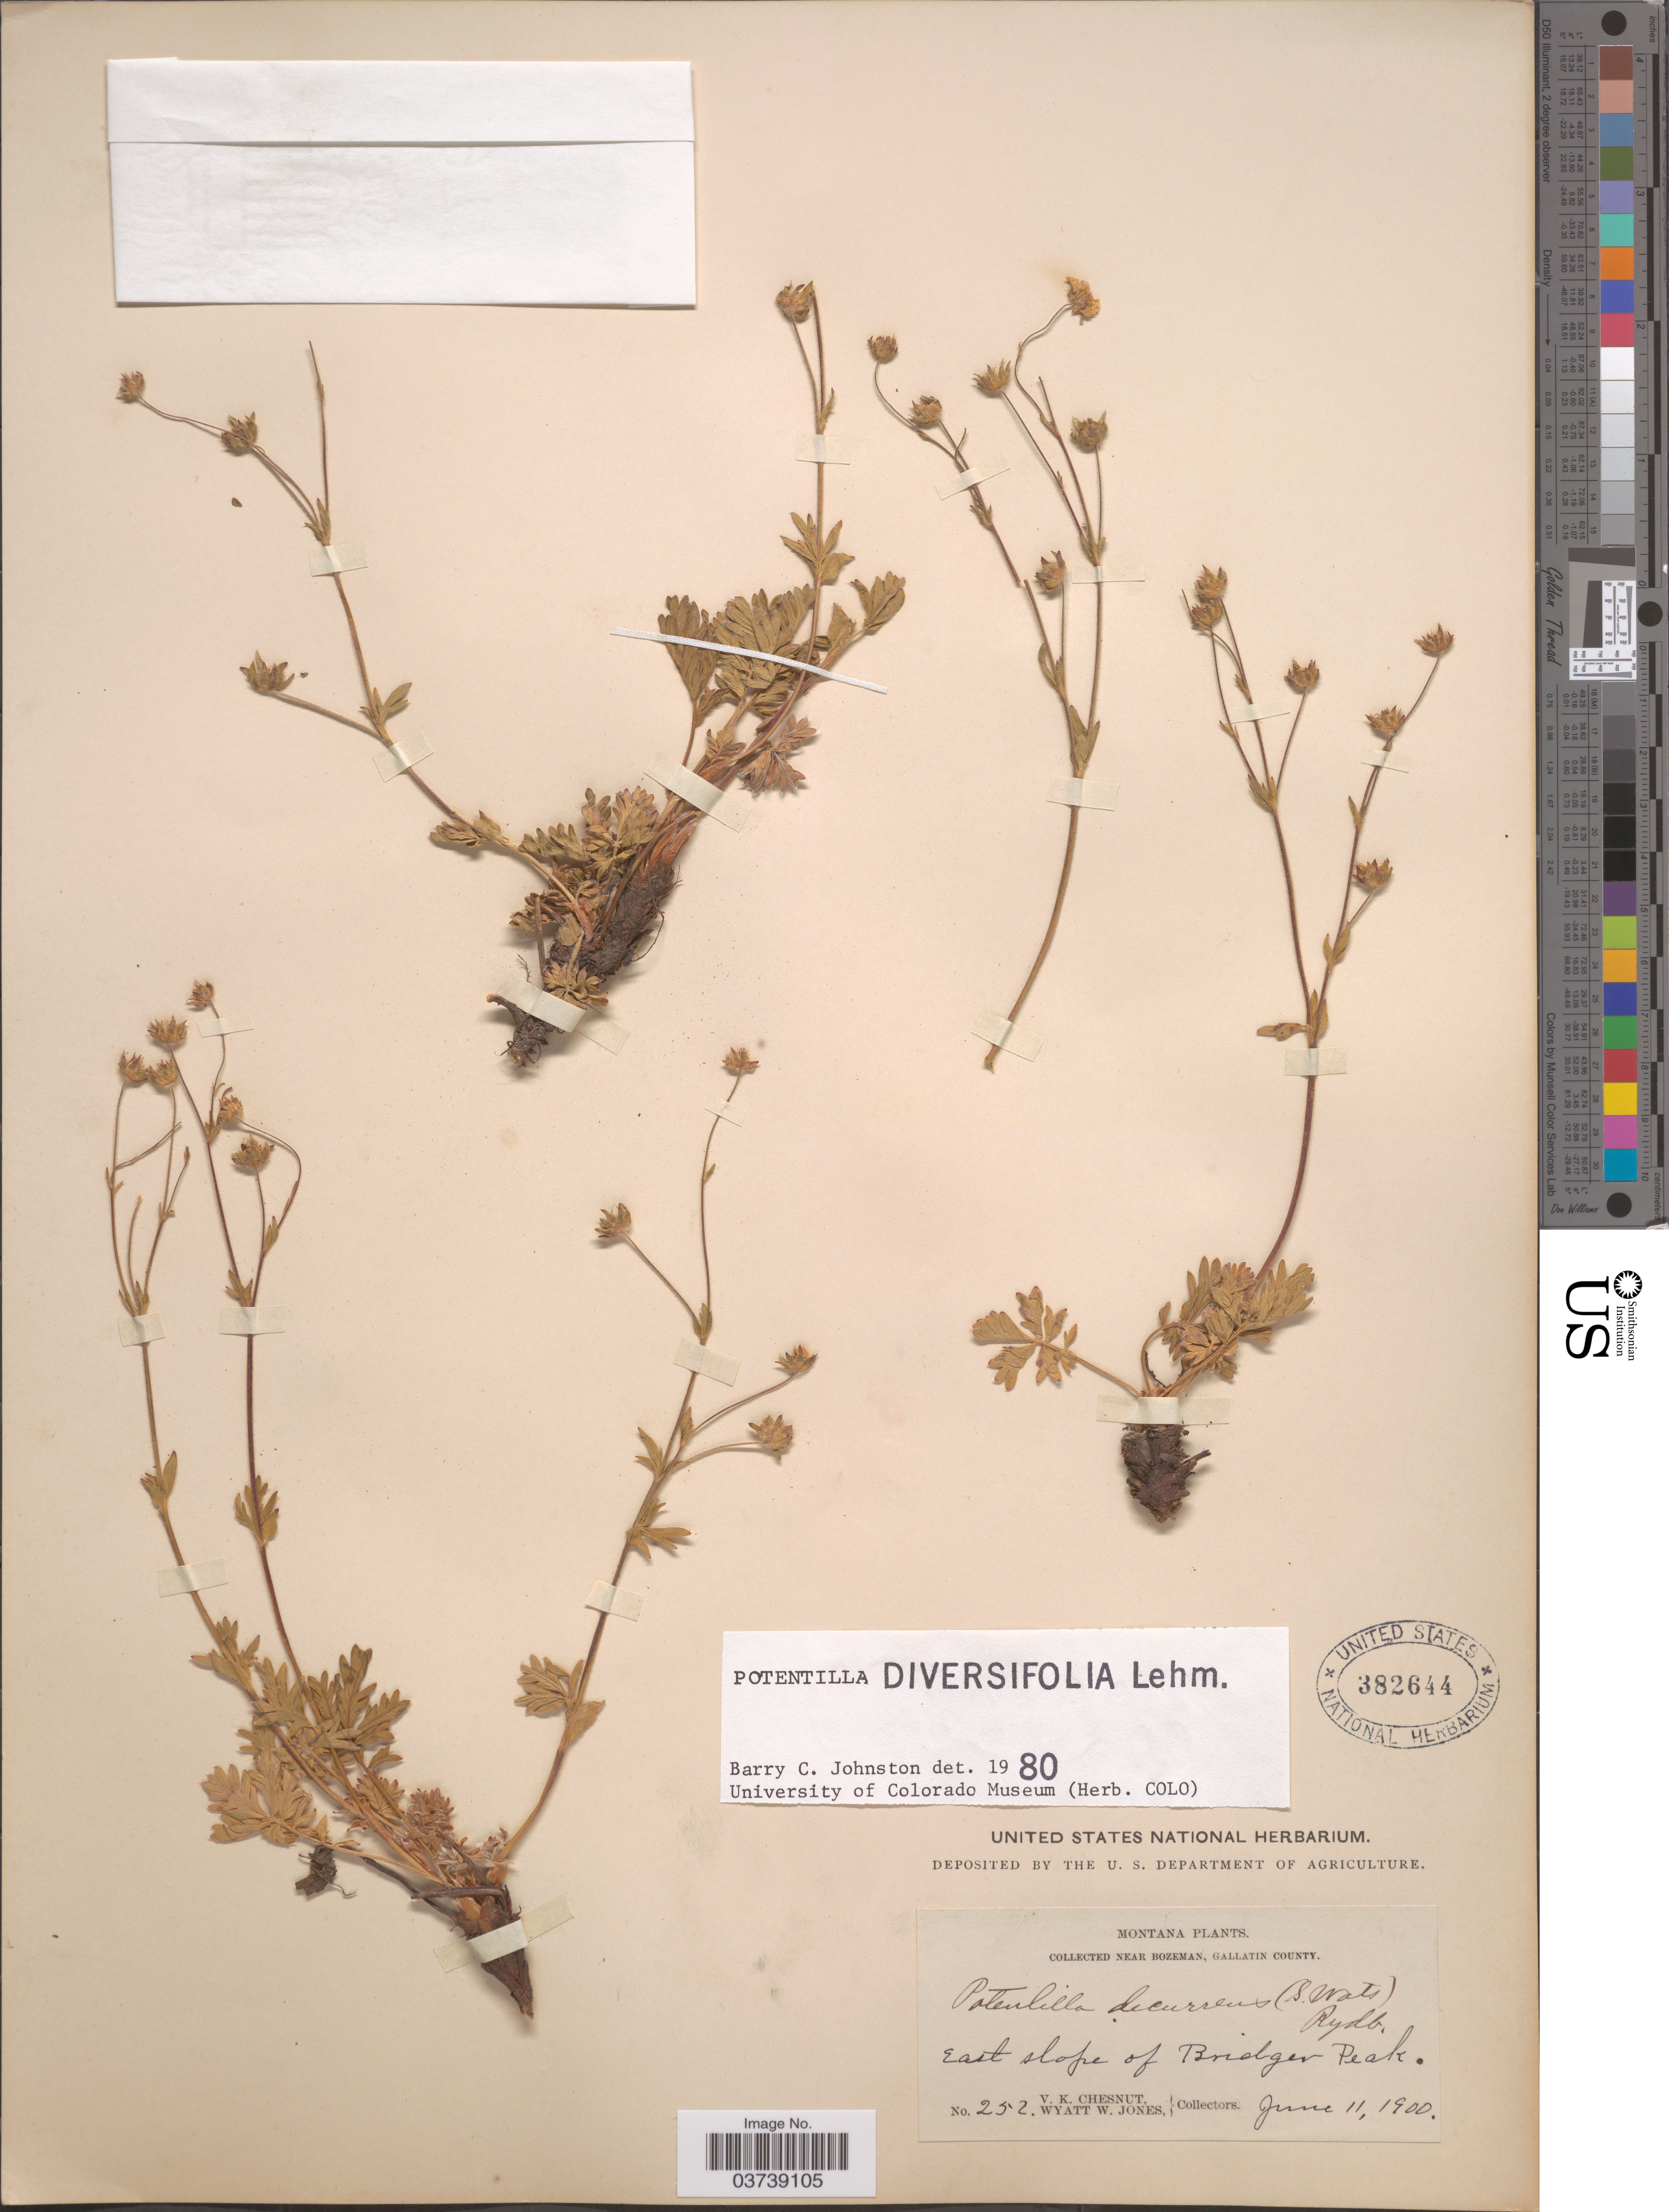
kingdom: Plantae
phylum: Tracheophyta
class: Magnoliopsida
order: Rosales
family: Rosaceae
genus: Potentilla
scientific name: Potentilla diversifolia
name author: Lehm.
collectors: V. Chesnut & W. W. Jones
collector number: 252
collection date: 1900-06-11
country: United States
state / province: Montana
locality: Near Bozeman, Gallatin County. East slope of Bridger Peak.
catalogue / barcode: US 382644